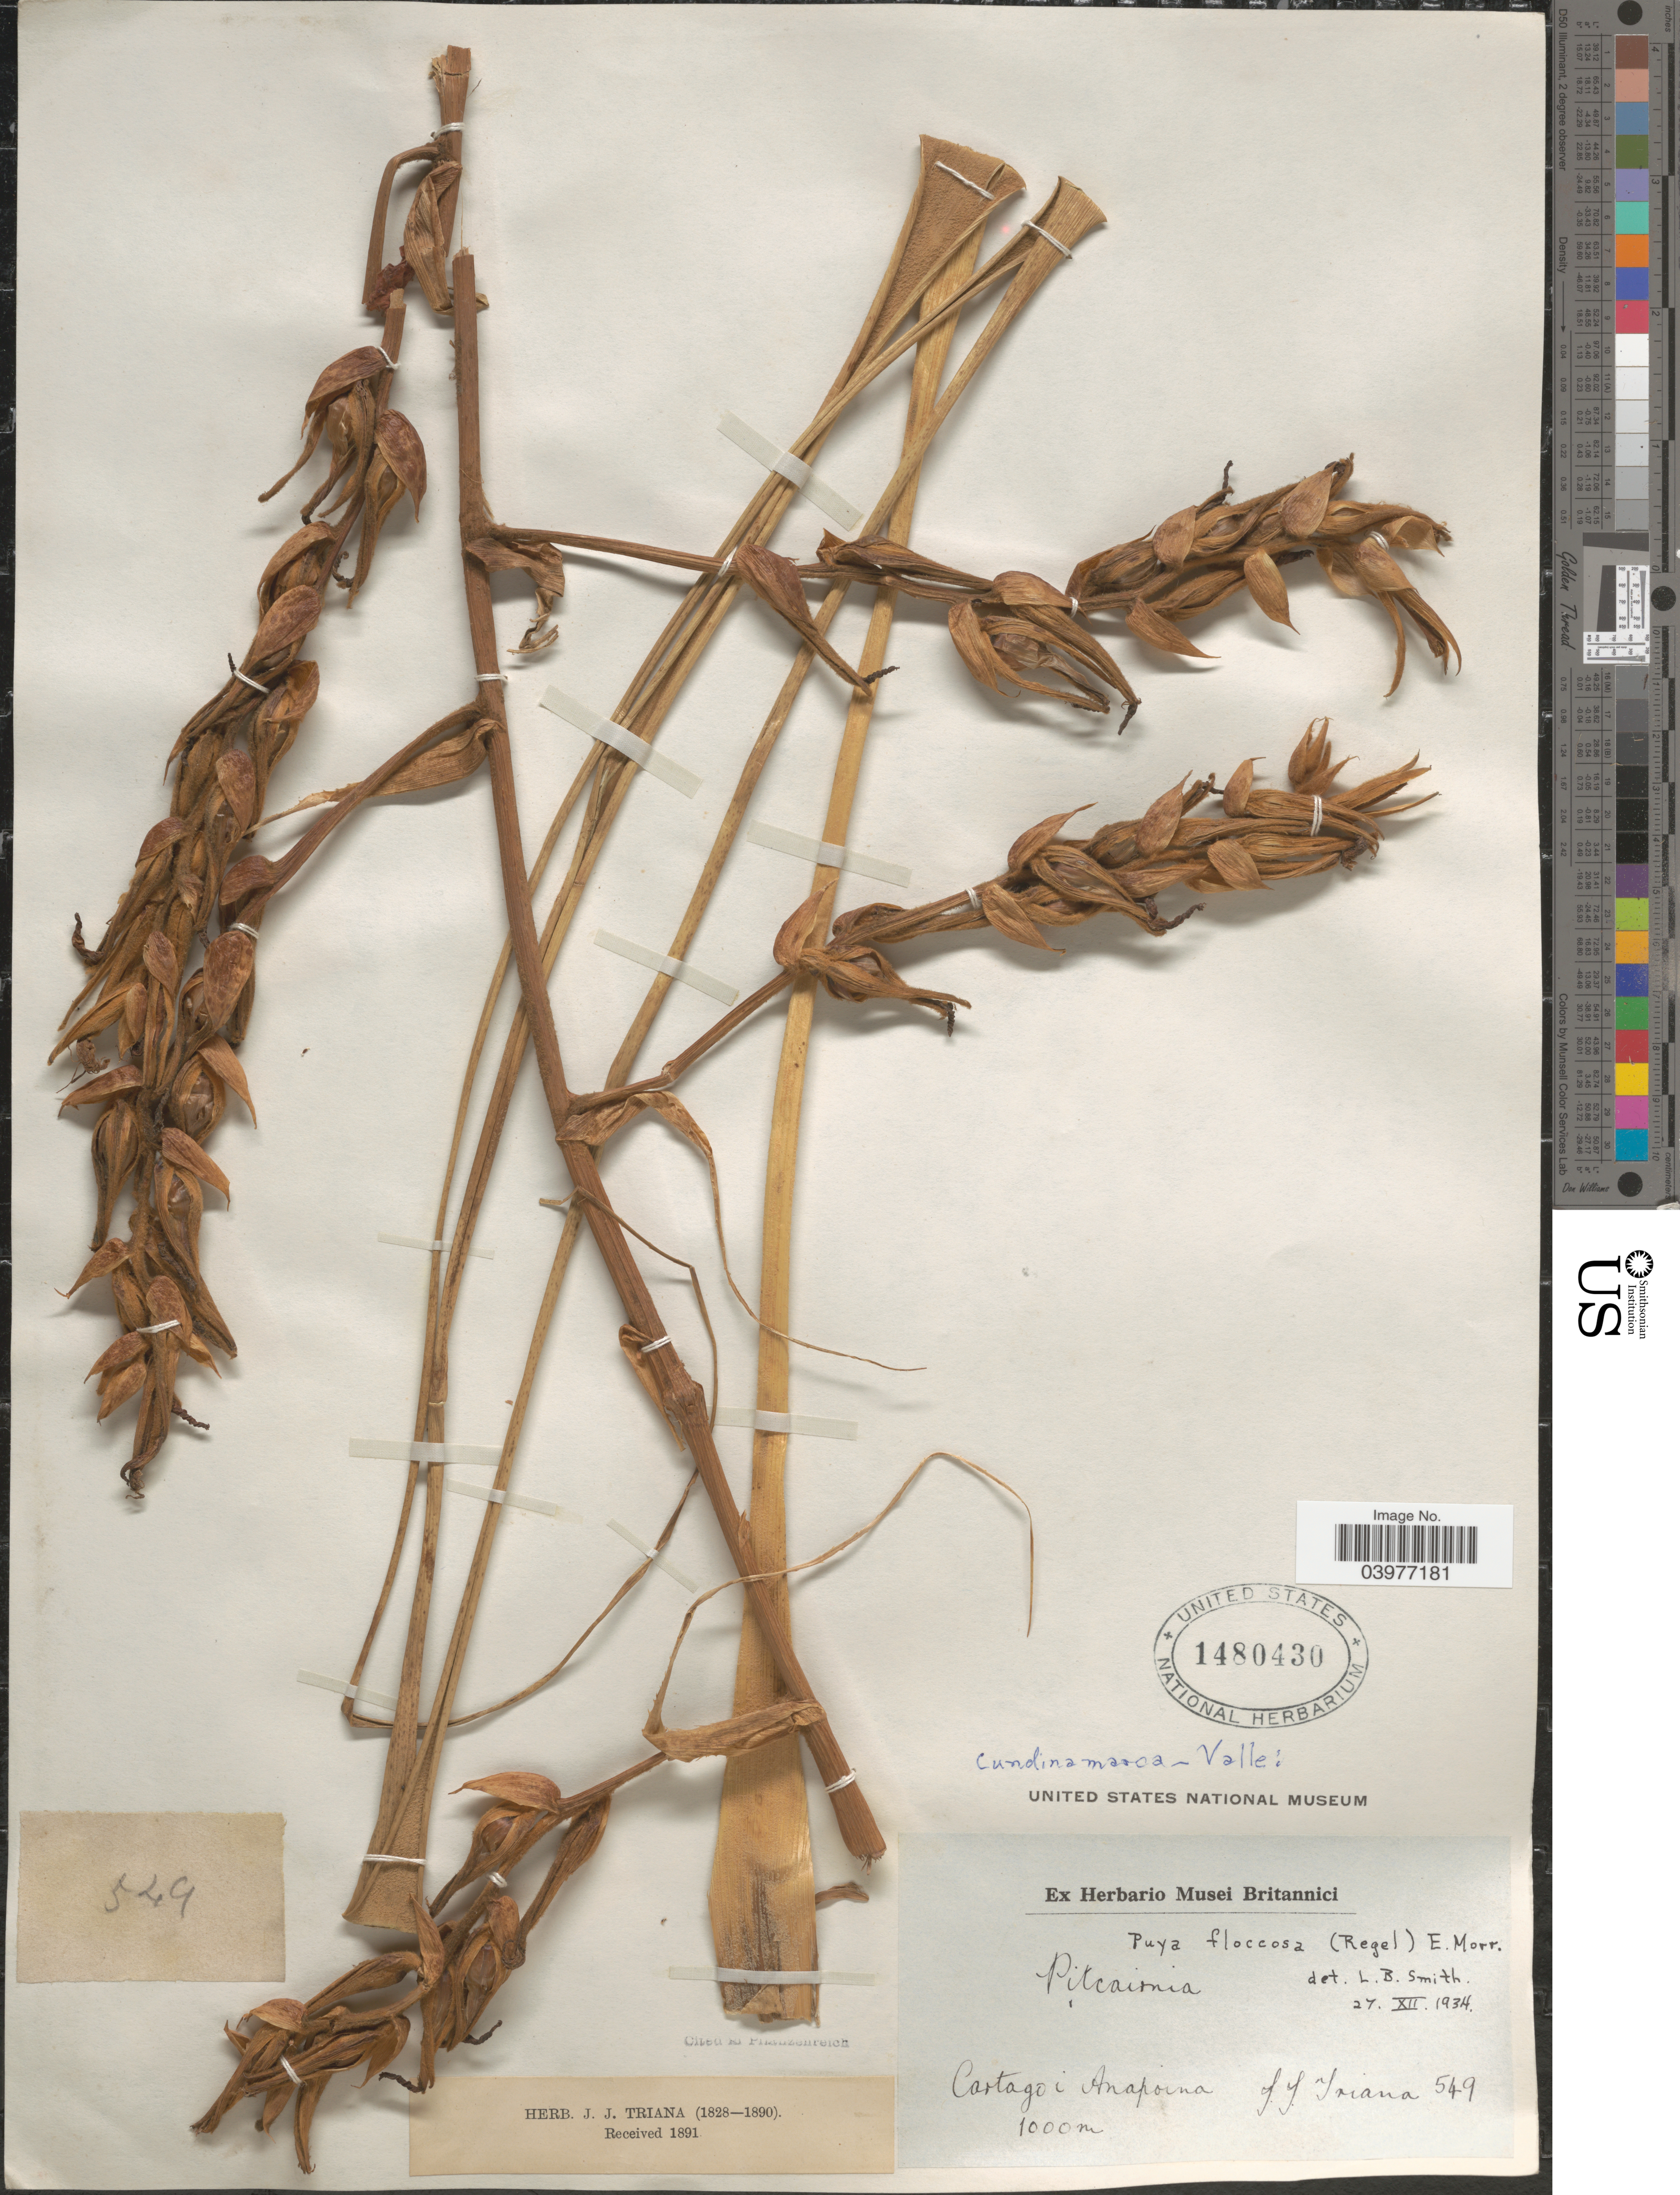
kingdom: Plantae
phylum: Tracheophyta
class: Liliopsida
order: Poales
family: Bromeliaceae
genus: Puya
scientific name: Puya floccosa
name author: (Linden) É. Morren ex Mez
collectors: J. J. Triana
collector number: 549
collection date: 1828/1890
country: Colombia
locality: Cundinamarca-Valle: Cartago i Anapoima.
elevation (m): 1000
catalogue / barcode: US 1480430